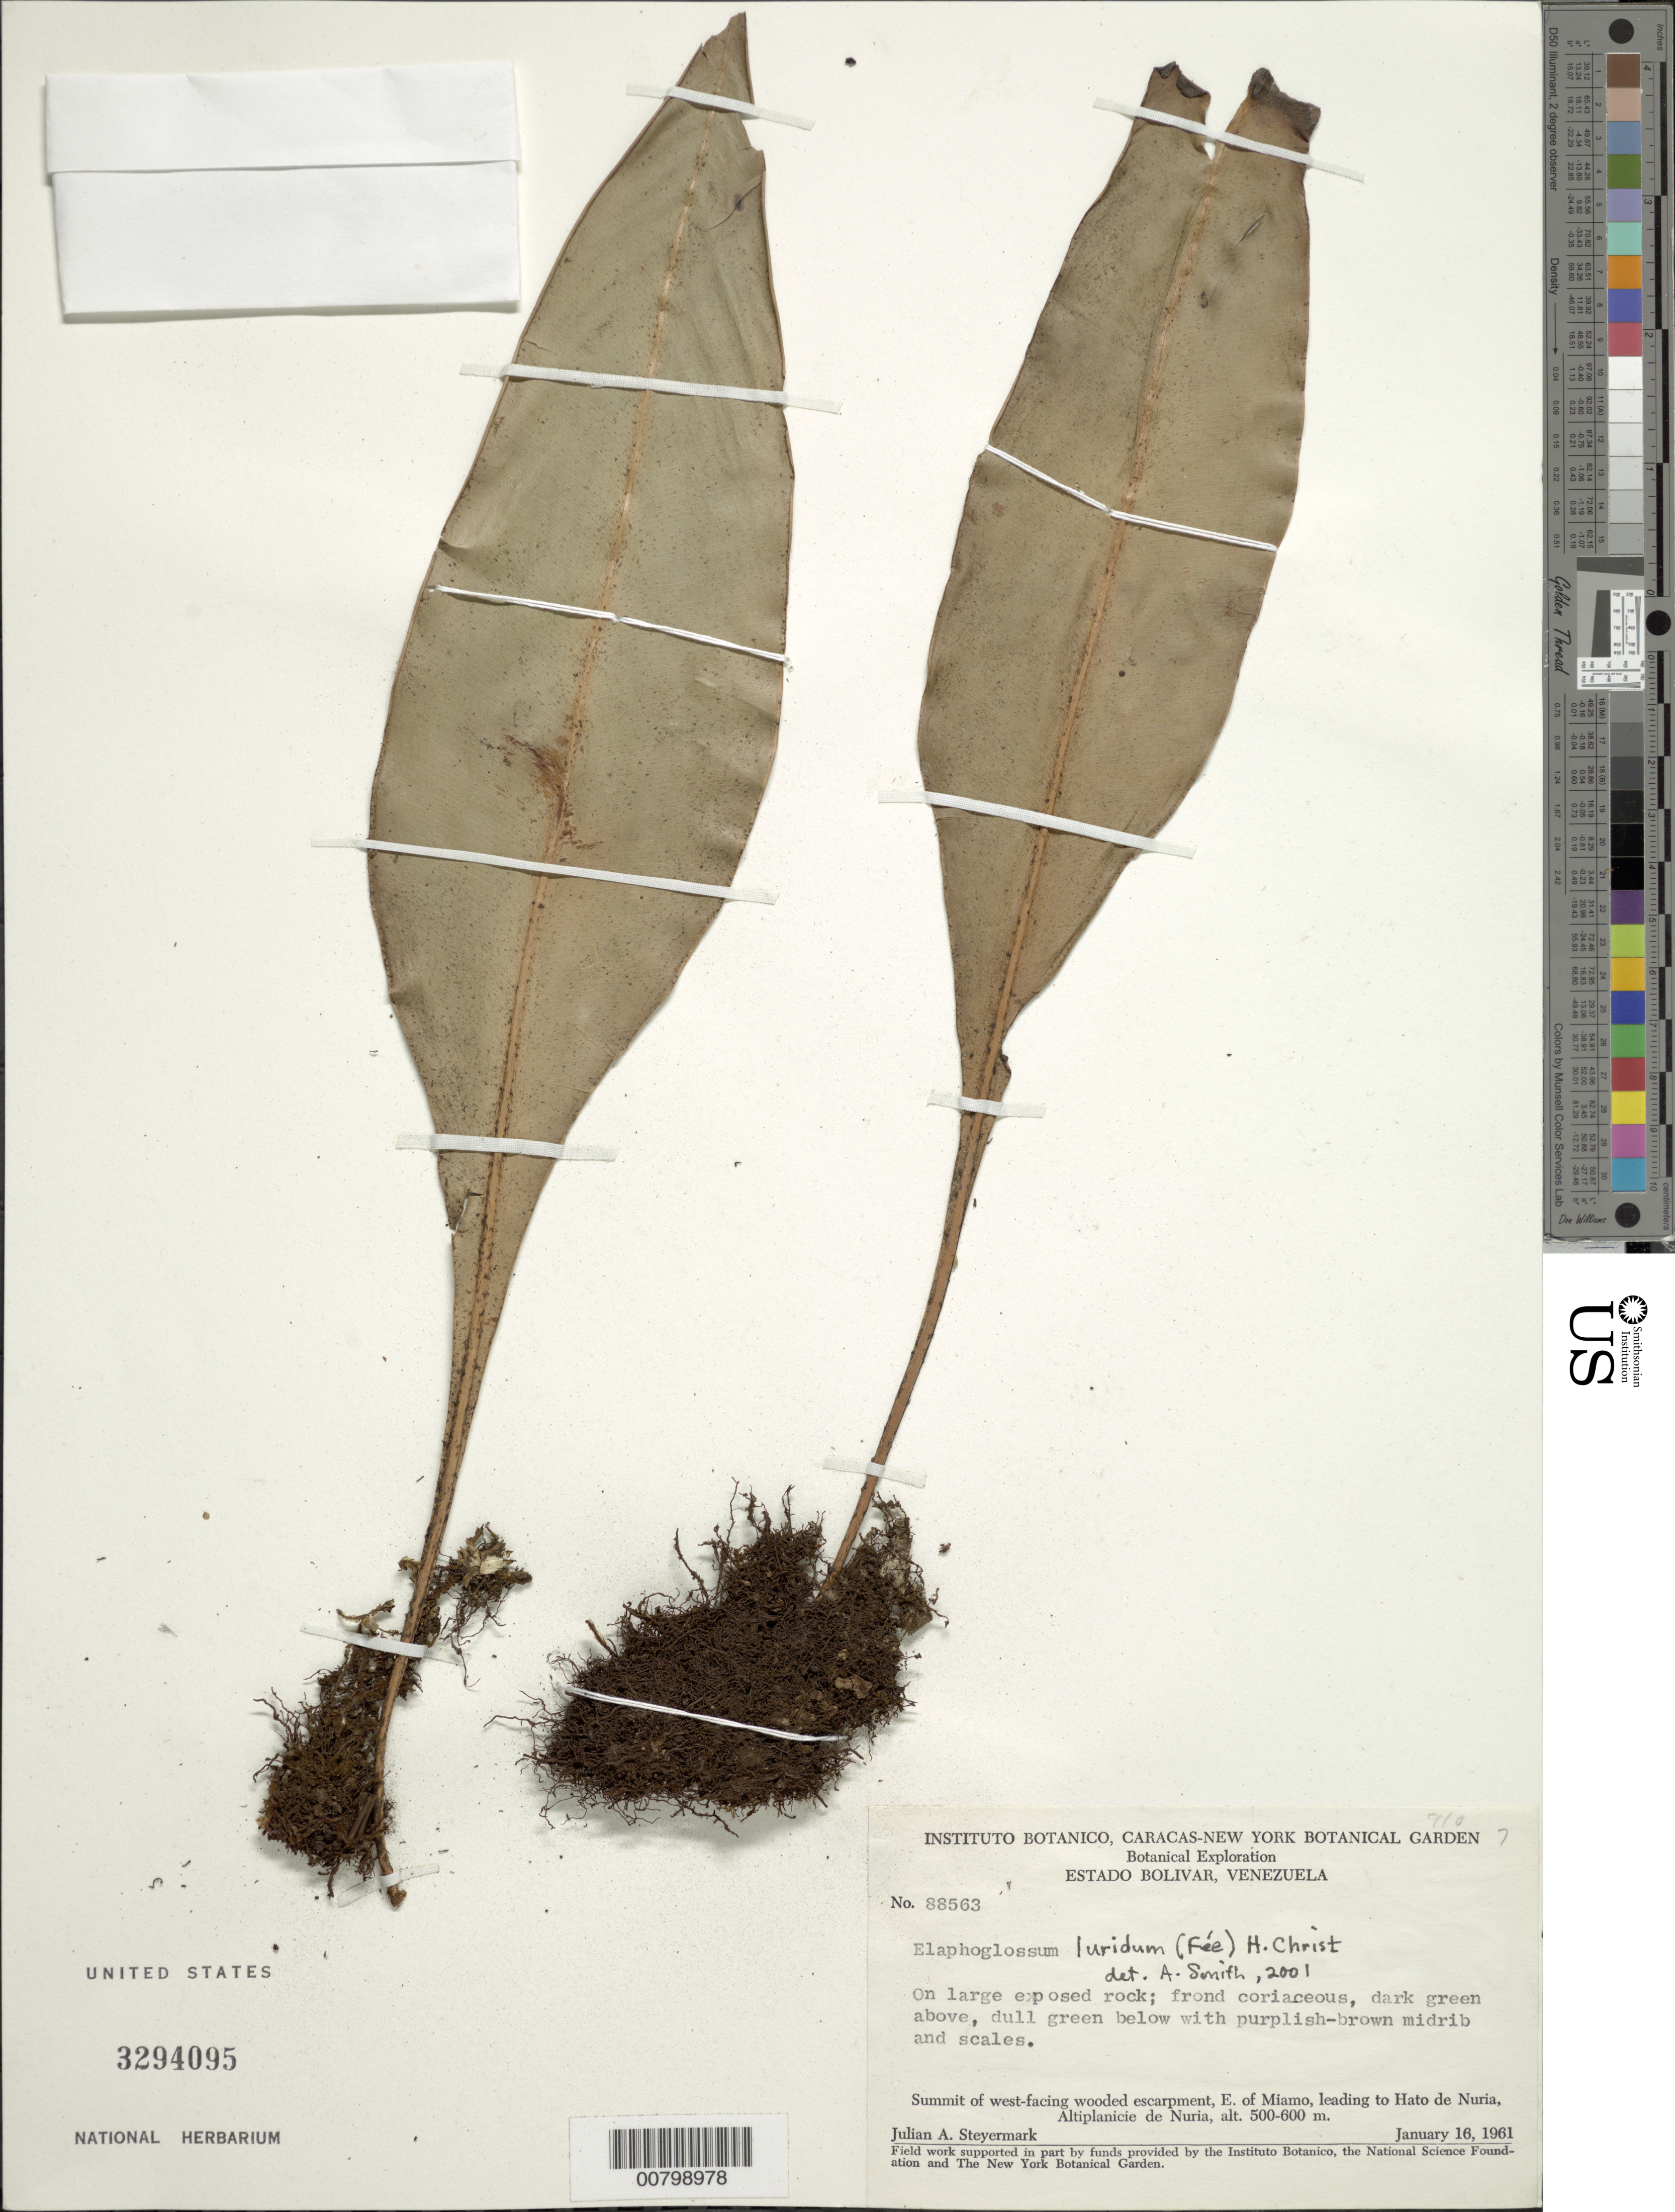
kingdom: Plantae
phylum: Tracheophyta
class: Polypodiopsida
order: Polypodiales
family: Dryopteridaceae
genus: Elaphoglossum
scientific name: Elaphoglossum luridum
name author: (Fée) Christ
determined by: Smith, A.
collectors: J. Steyermark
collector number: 88563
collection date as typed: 16-Jan-61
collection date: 1961-01-16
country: Venezuela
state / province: Bolívar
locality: Miamo, E of, leading to Hato de Nuria, Altiplanicie de Nuria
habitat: Summit of W facing wooded escarpment; on large exposed rock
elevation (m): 500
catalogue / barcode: US 3294095